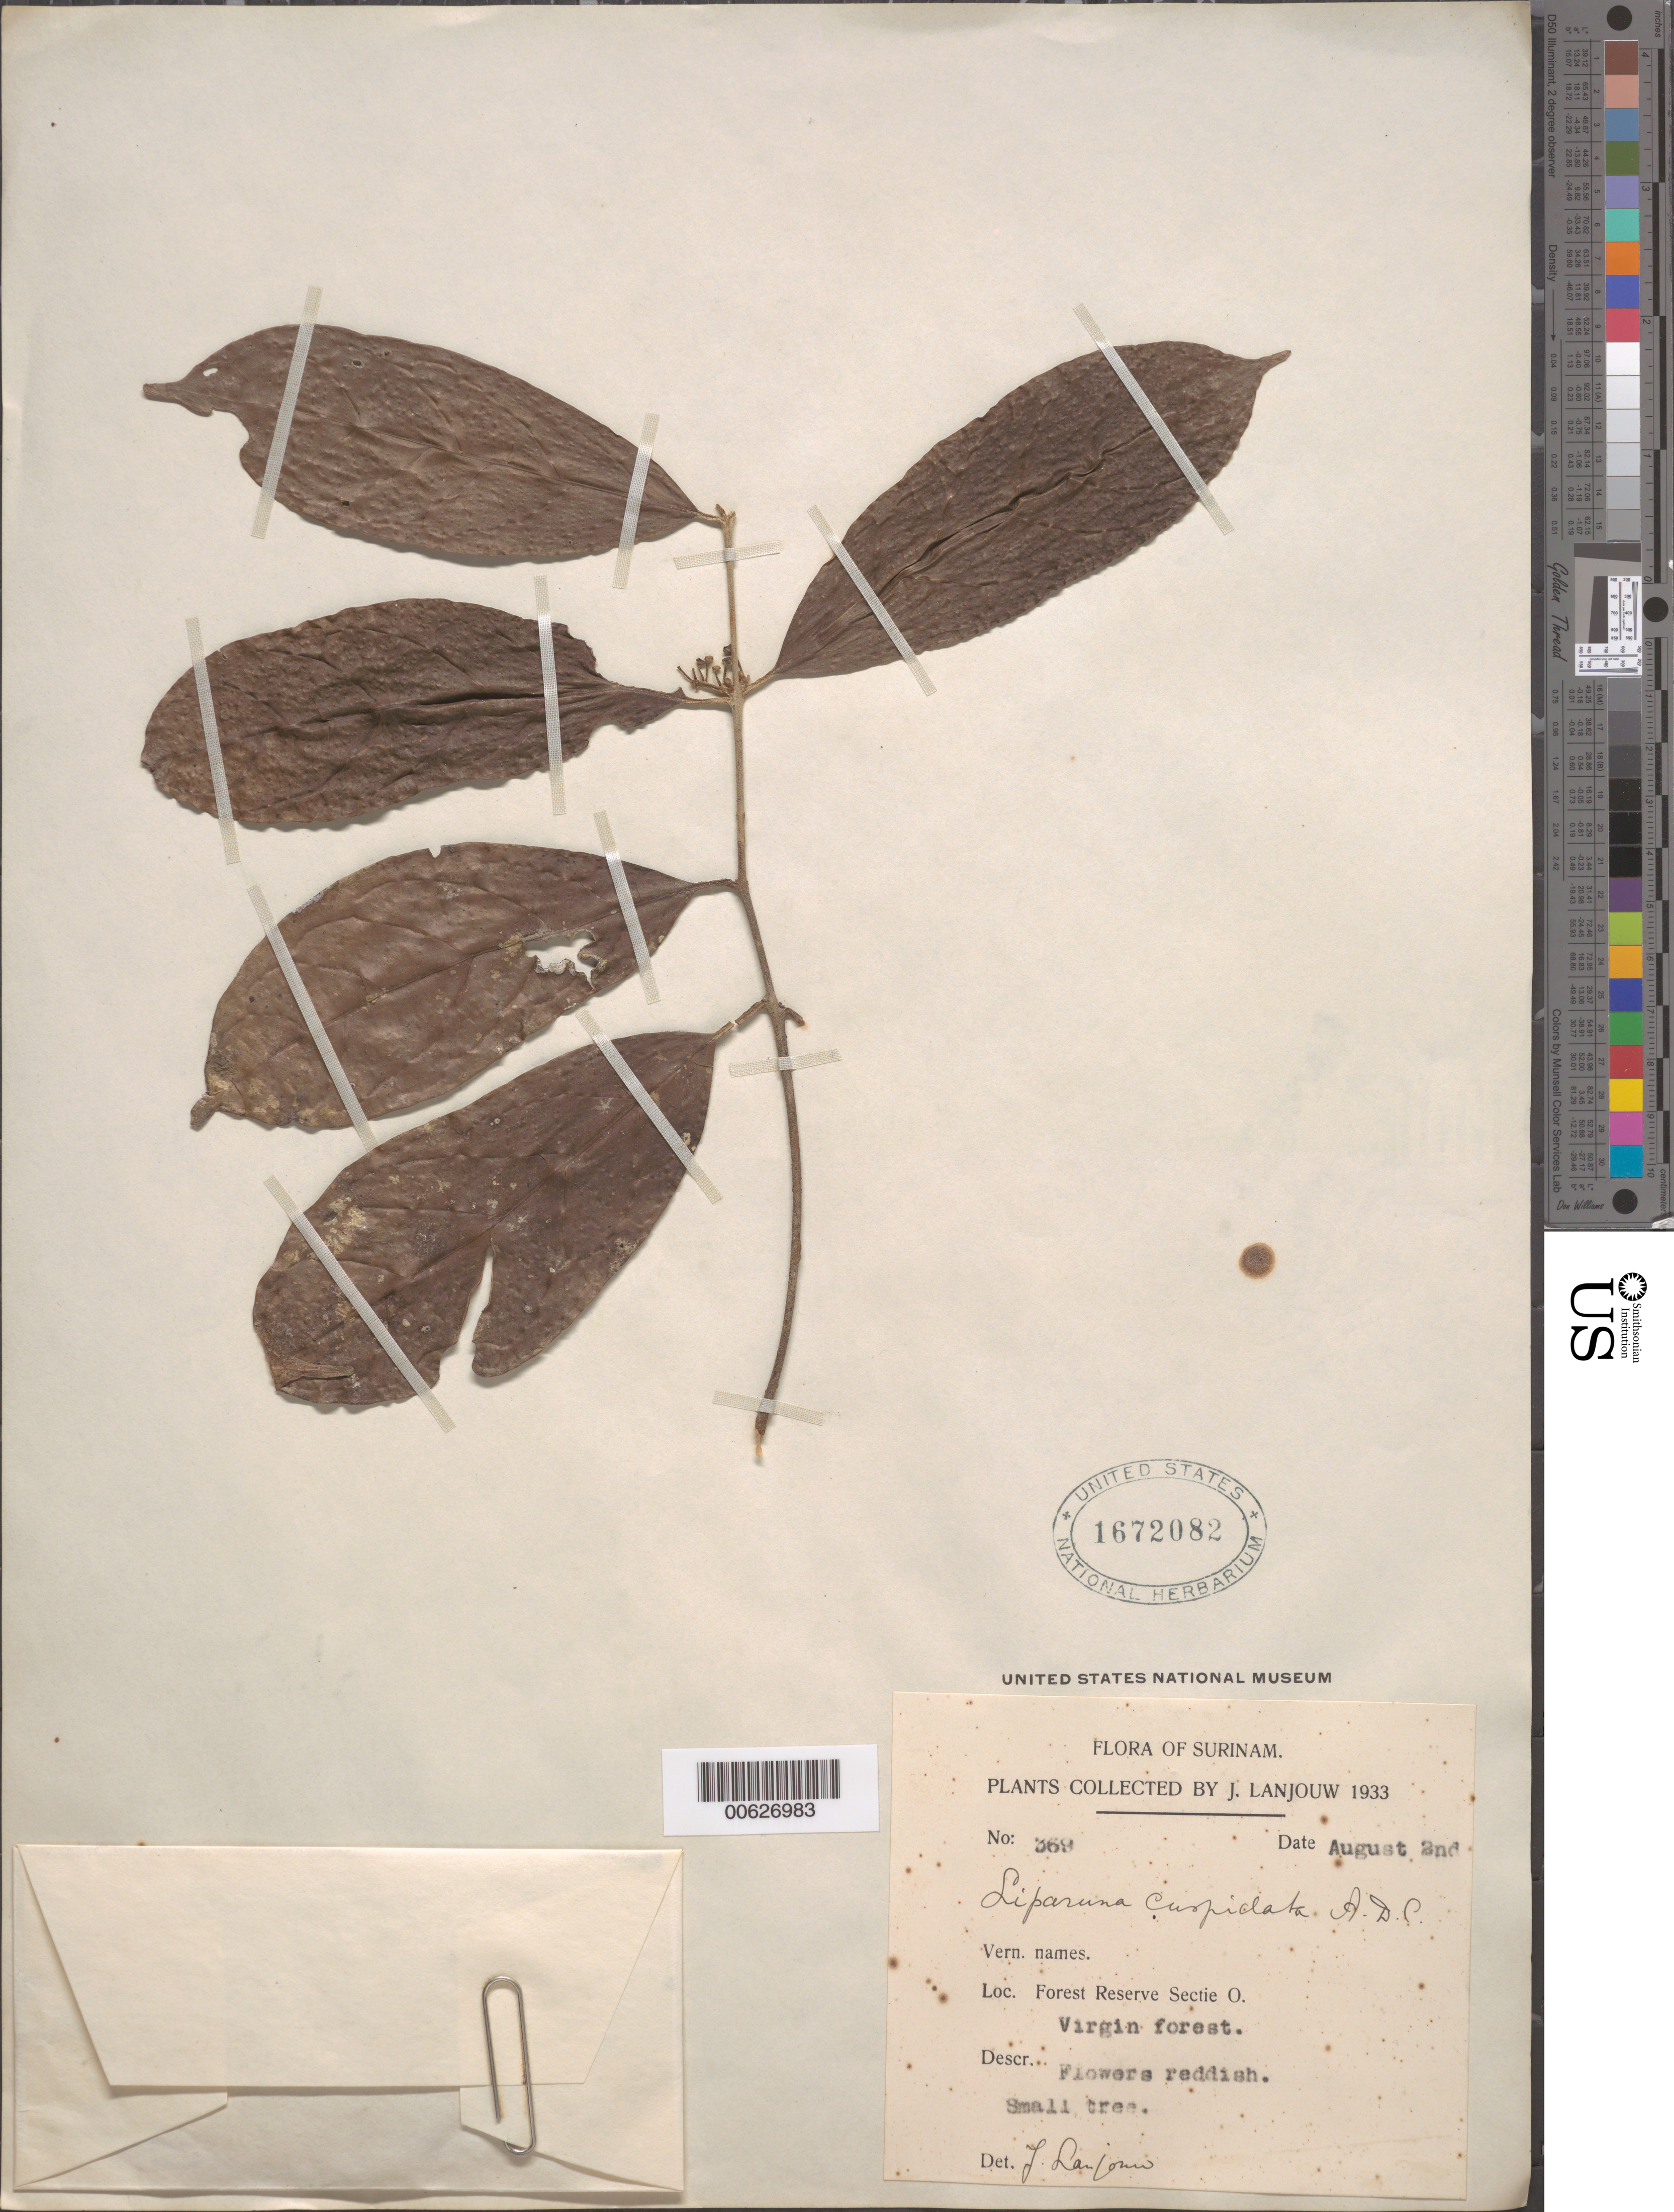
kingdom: Plantae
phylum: Tracheophyta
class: Magnoliopsida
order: Laurales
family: Siparunaceae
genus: Siparuna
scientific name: Siparuna cuspidata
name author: (Tul.) A. DC.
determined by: Lanjouw, J.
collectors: J. Lanjouw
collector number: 369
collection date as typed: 2-Aug-33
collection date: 1933-08-02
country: Suriname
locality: Forest Reserve Sectie O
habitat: Virgin forest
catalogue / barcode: US 1672082